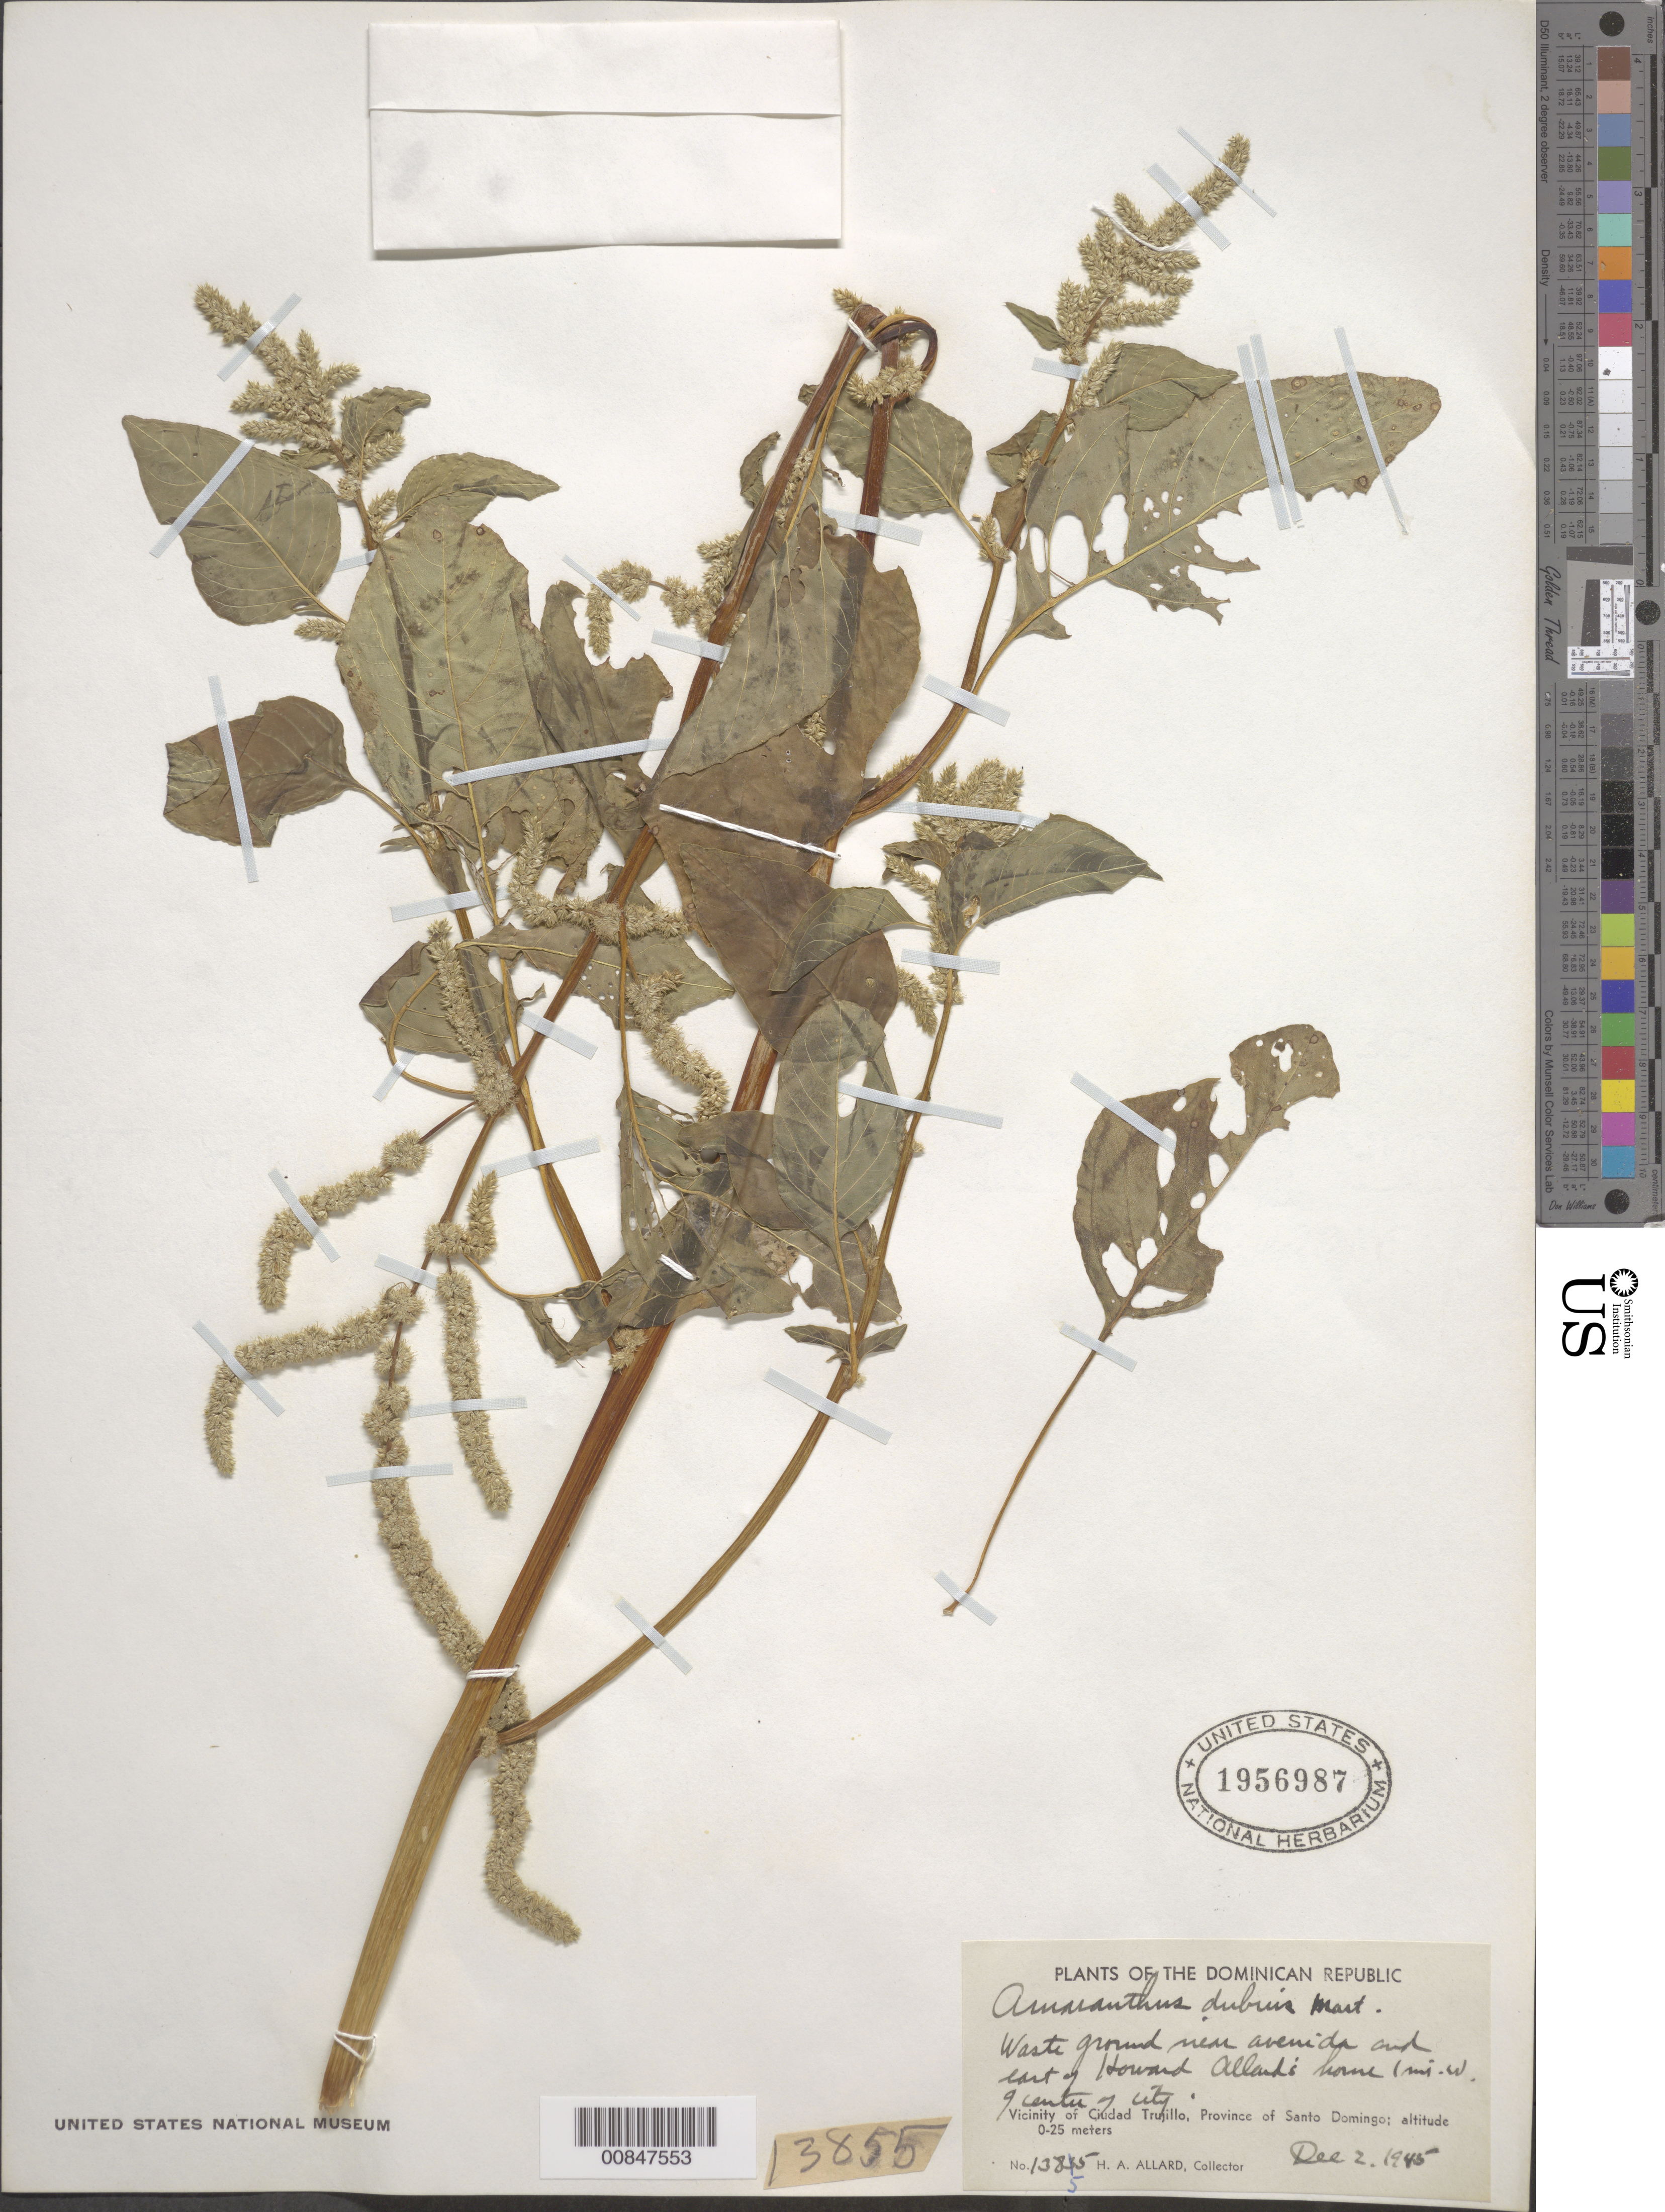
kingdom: Plantae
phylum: Tracheophyta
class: Magnoliopsida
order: Caryophyllales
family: Amaranthaceae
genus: Amaranthus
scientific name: Amaranthus dubius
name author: Mart. ex Thell.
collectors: H. A. Allard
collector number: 13855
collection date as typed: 02 Dec 1945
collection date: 1945-12-02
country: Dominican Republic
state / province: Distrito Nacional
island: Hispaniola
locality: Vicinity of Ciudad trujillo, Province of Santo Domingo (obsolete). Waste ground near avenida and east of Howard Allard's home, 1 mi. W of center of city.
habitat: Waste ground.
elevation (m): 0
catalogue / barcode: US 1956987